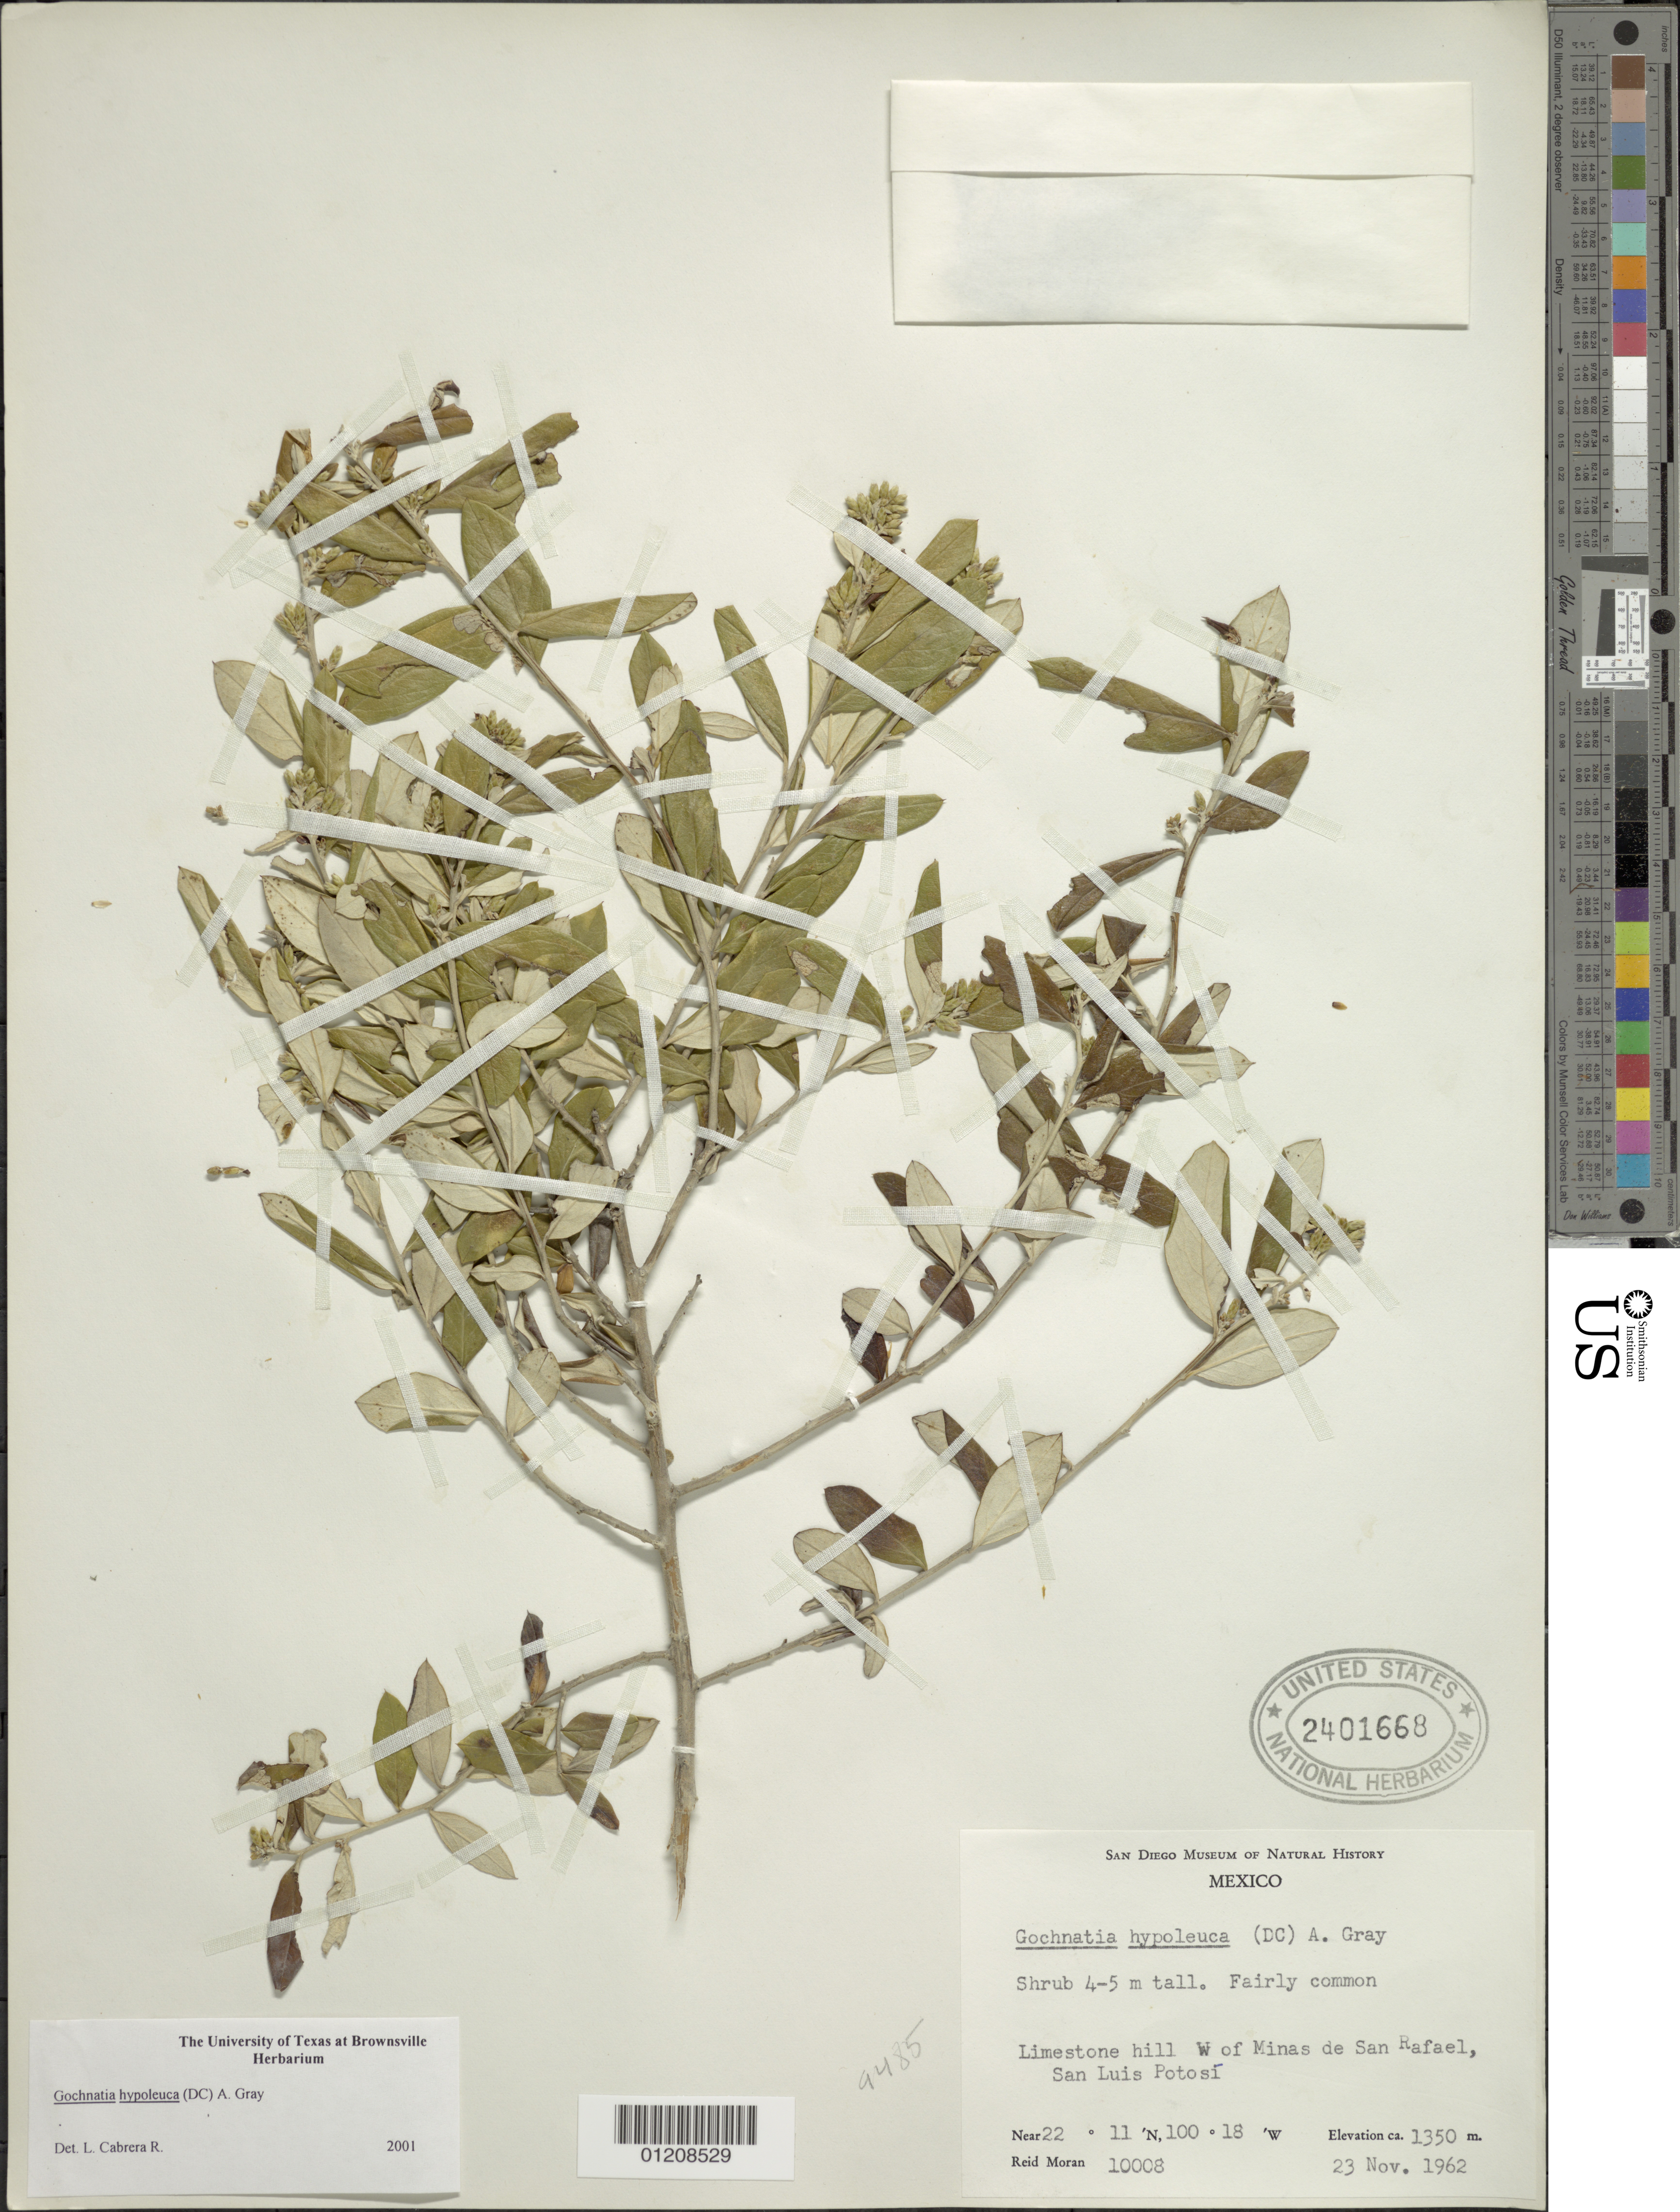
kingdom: Plantae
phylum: Tracheophyta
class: Magnoliopsida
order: Asterales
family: Asteraceae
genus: Nahuatlea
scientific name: Nahuatlea hypoleuca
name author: (DC.) V.A. Funk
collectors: R. V. Moran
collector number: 10008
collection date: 1962-11-23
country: Mexico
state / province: San Luis Potosí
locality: W of Minas de San Rafael, San Luis Potosí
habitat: Limestone hill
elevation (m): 1350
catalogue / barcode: US 2401668